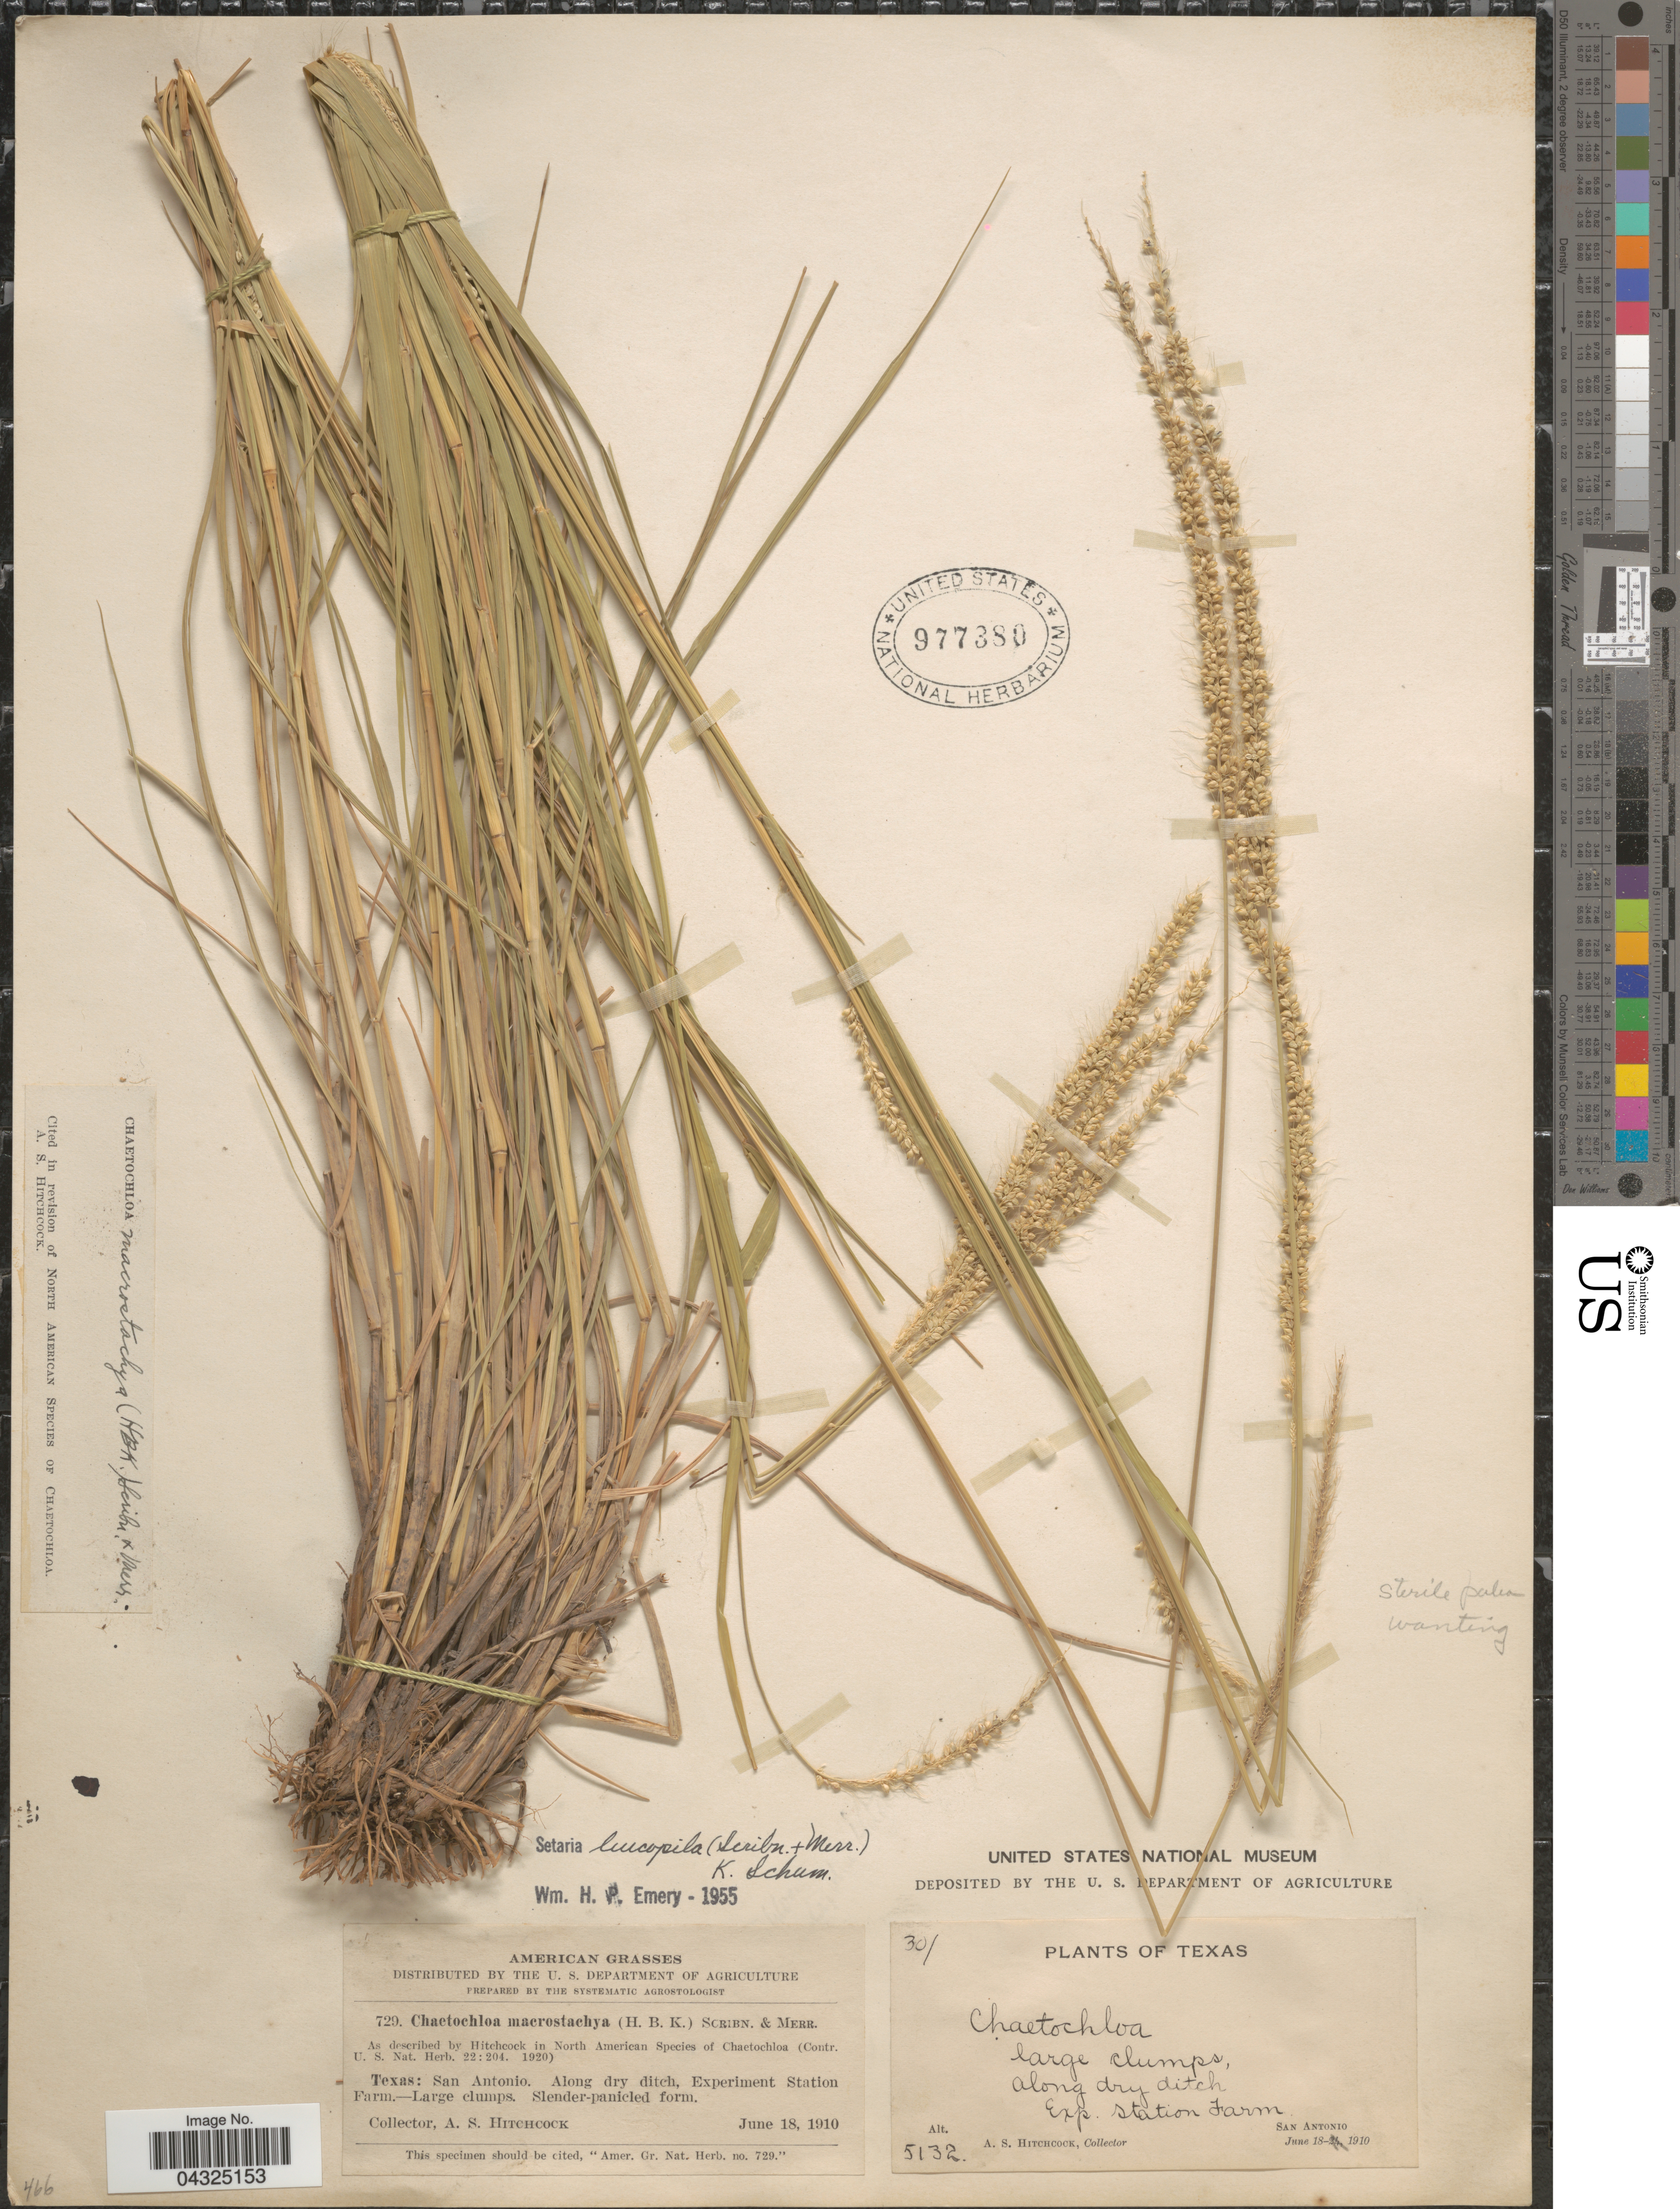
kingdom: Plantae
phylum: Tracheophyta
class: Liliopsida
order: Poales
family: Poaceae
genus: Setaria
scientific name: Setaria leucopila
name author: (Scribn. & Merr.) K. Schum.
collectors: A. S. Hitchcock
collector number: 5132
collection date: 1910-06-18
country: United States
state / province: Texas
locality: San Antonio. Along dry ditch, Experiment Station Farm.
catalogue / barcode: US 977380